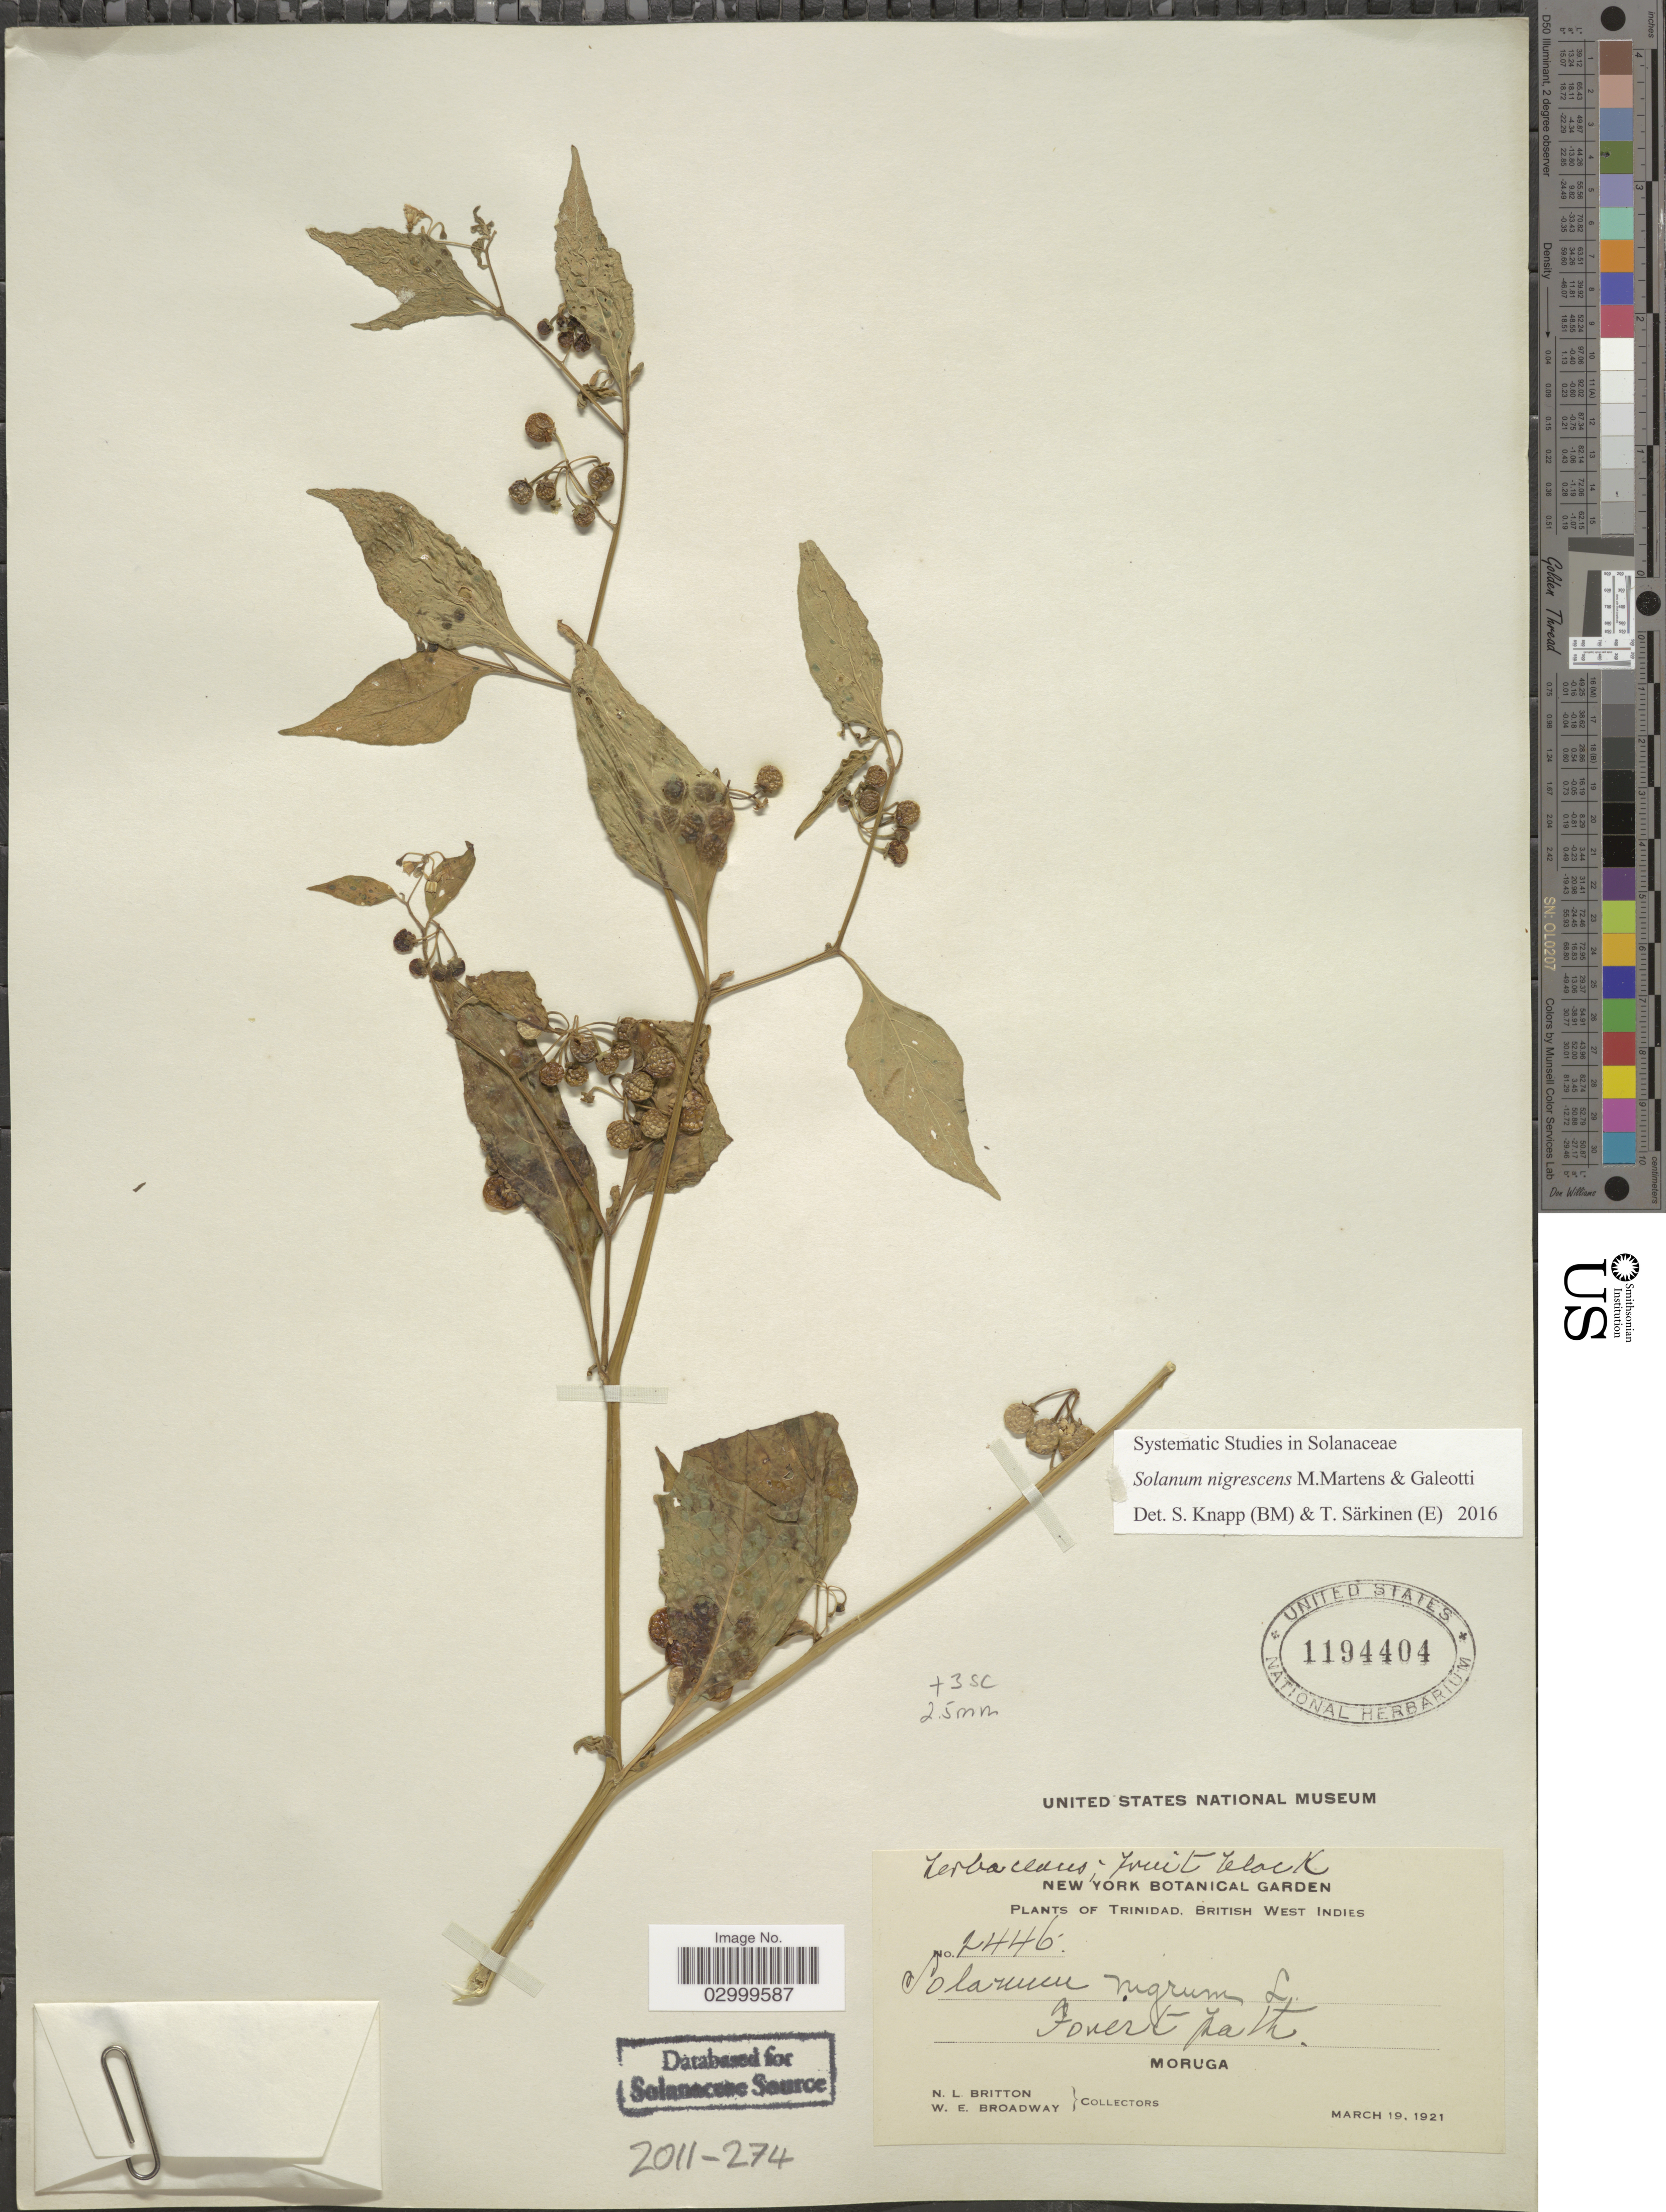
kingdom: Plantae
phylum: Tracheophyta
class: Magnoliopsida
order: Solanales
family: Solanaceae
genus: Solanum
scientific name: Solanum nigrescens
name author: M. Martens & Galeotti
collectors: N. Britton & W. E. Broadway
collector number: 2446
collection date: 1921-03-19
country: Trinidad and Tobago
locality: Trinidad, British West Indies. Moruga.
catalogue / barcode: US 1194404